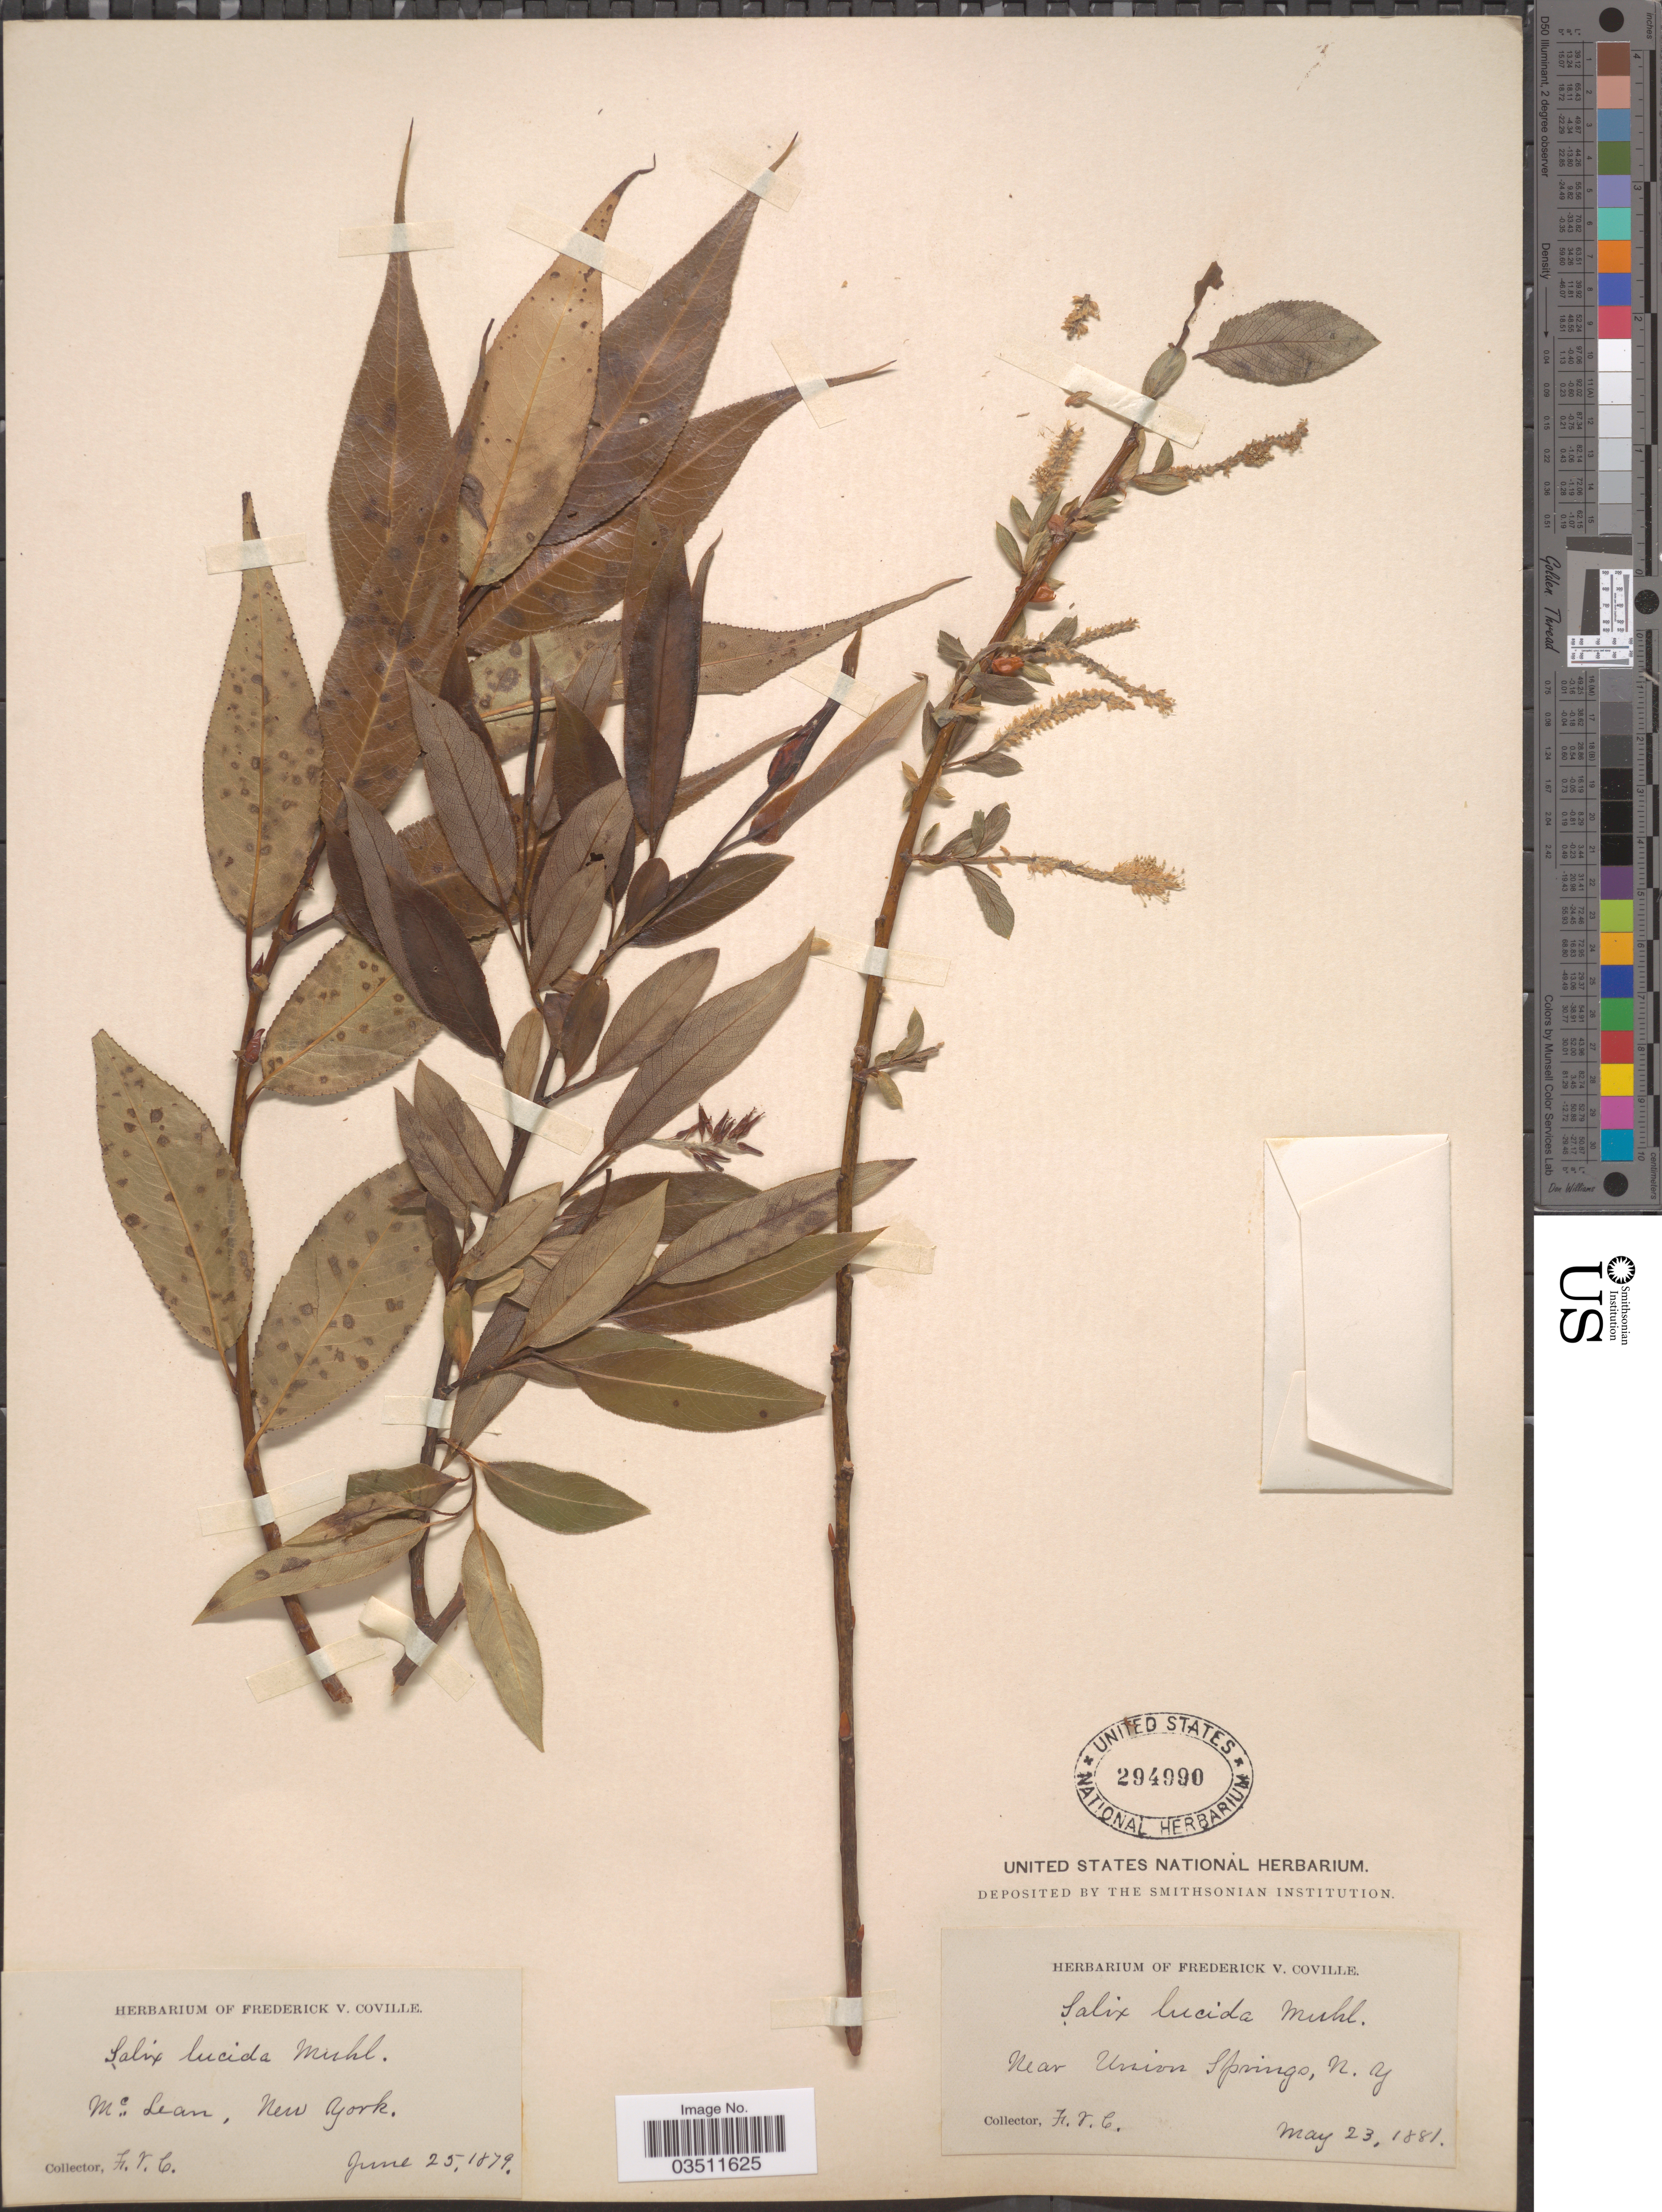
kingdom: Plantae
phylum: Tracheophyta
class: Magnoliopsida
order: Malpighiales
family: Salicaceae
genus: Salix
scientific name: Salix lucida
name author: Muhl.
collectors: F. V. Coville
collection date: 1879-06-25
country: United States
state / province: New York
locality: McLean.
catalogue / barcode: US 294990